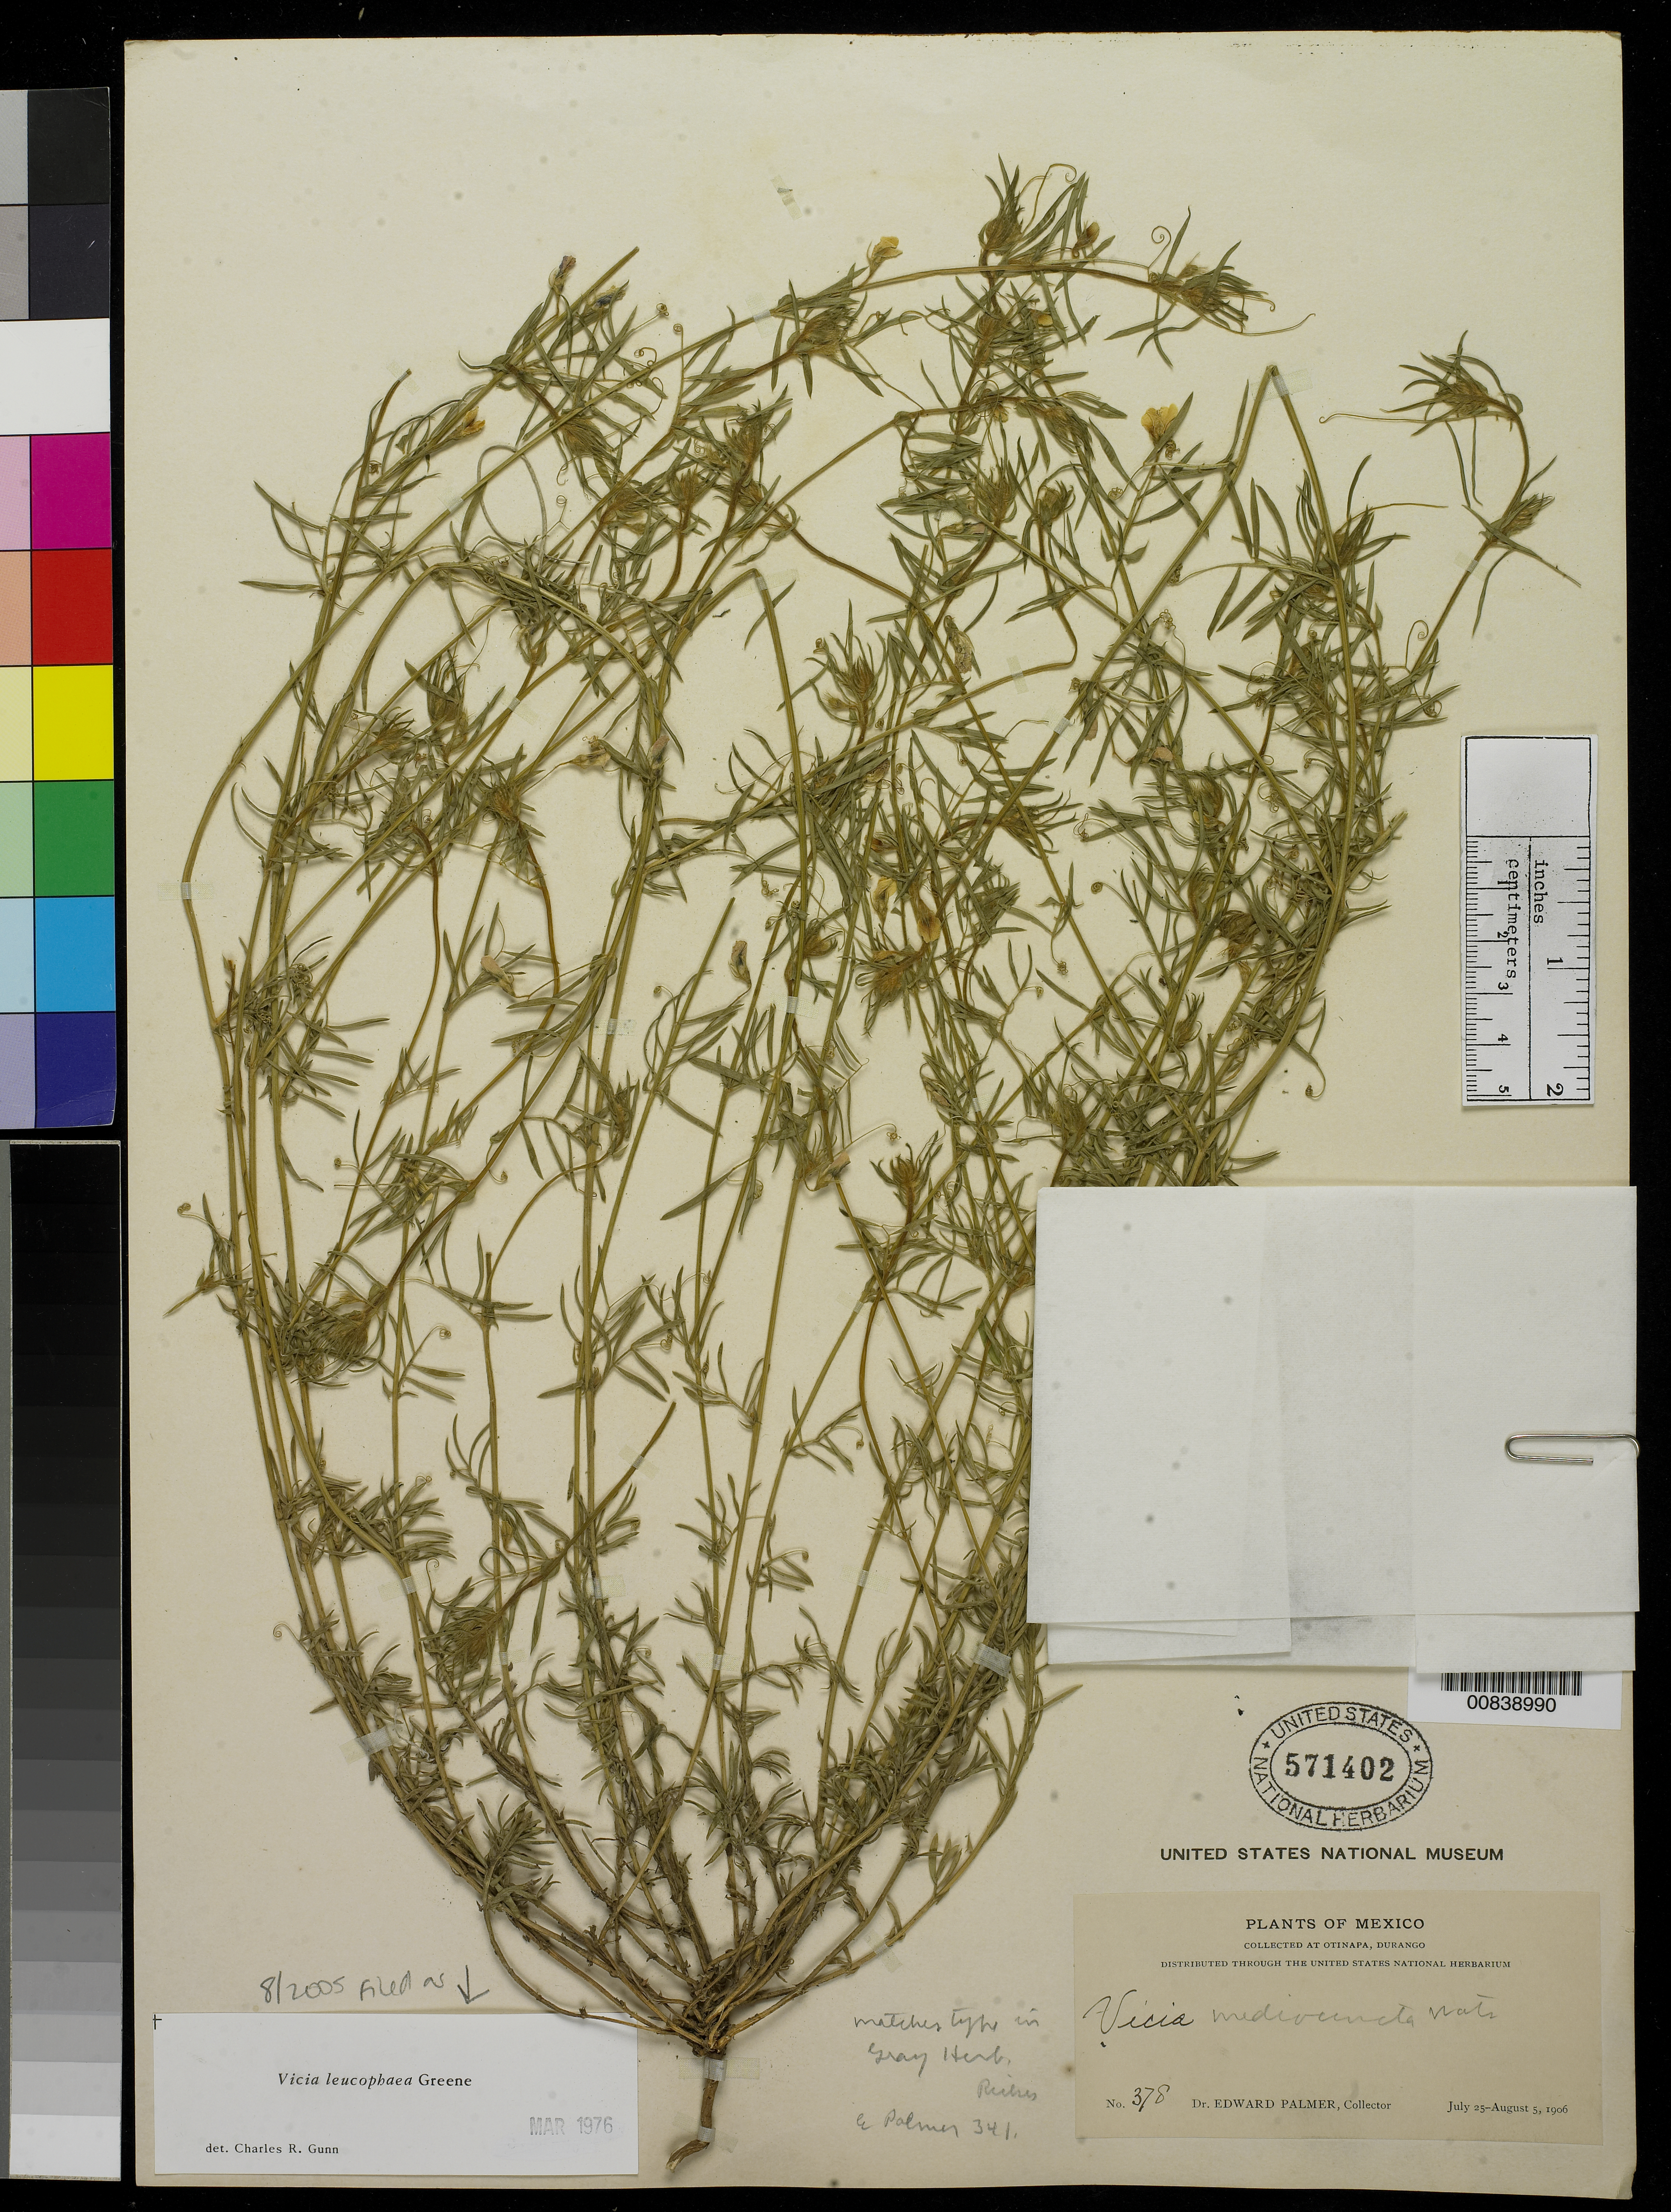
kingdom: Plantae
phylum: Tracheophyta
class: Magnoliopsida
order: Fabales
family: Fabaceae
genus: Vicia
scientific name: Vicia leucophaea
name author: Greene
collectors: E. Palmer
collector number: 378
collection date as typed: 25 Jul 1906 to 05 Aug 1906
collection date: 1906-07-25/1906-08-05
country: Mexico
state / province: Durango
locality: Otinapa, Durango.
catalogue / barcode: US 571402